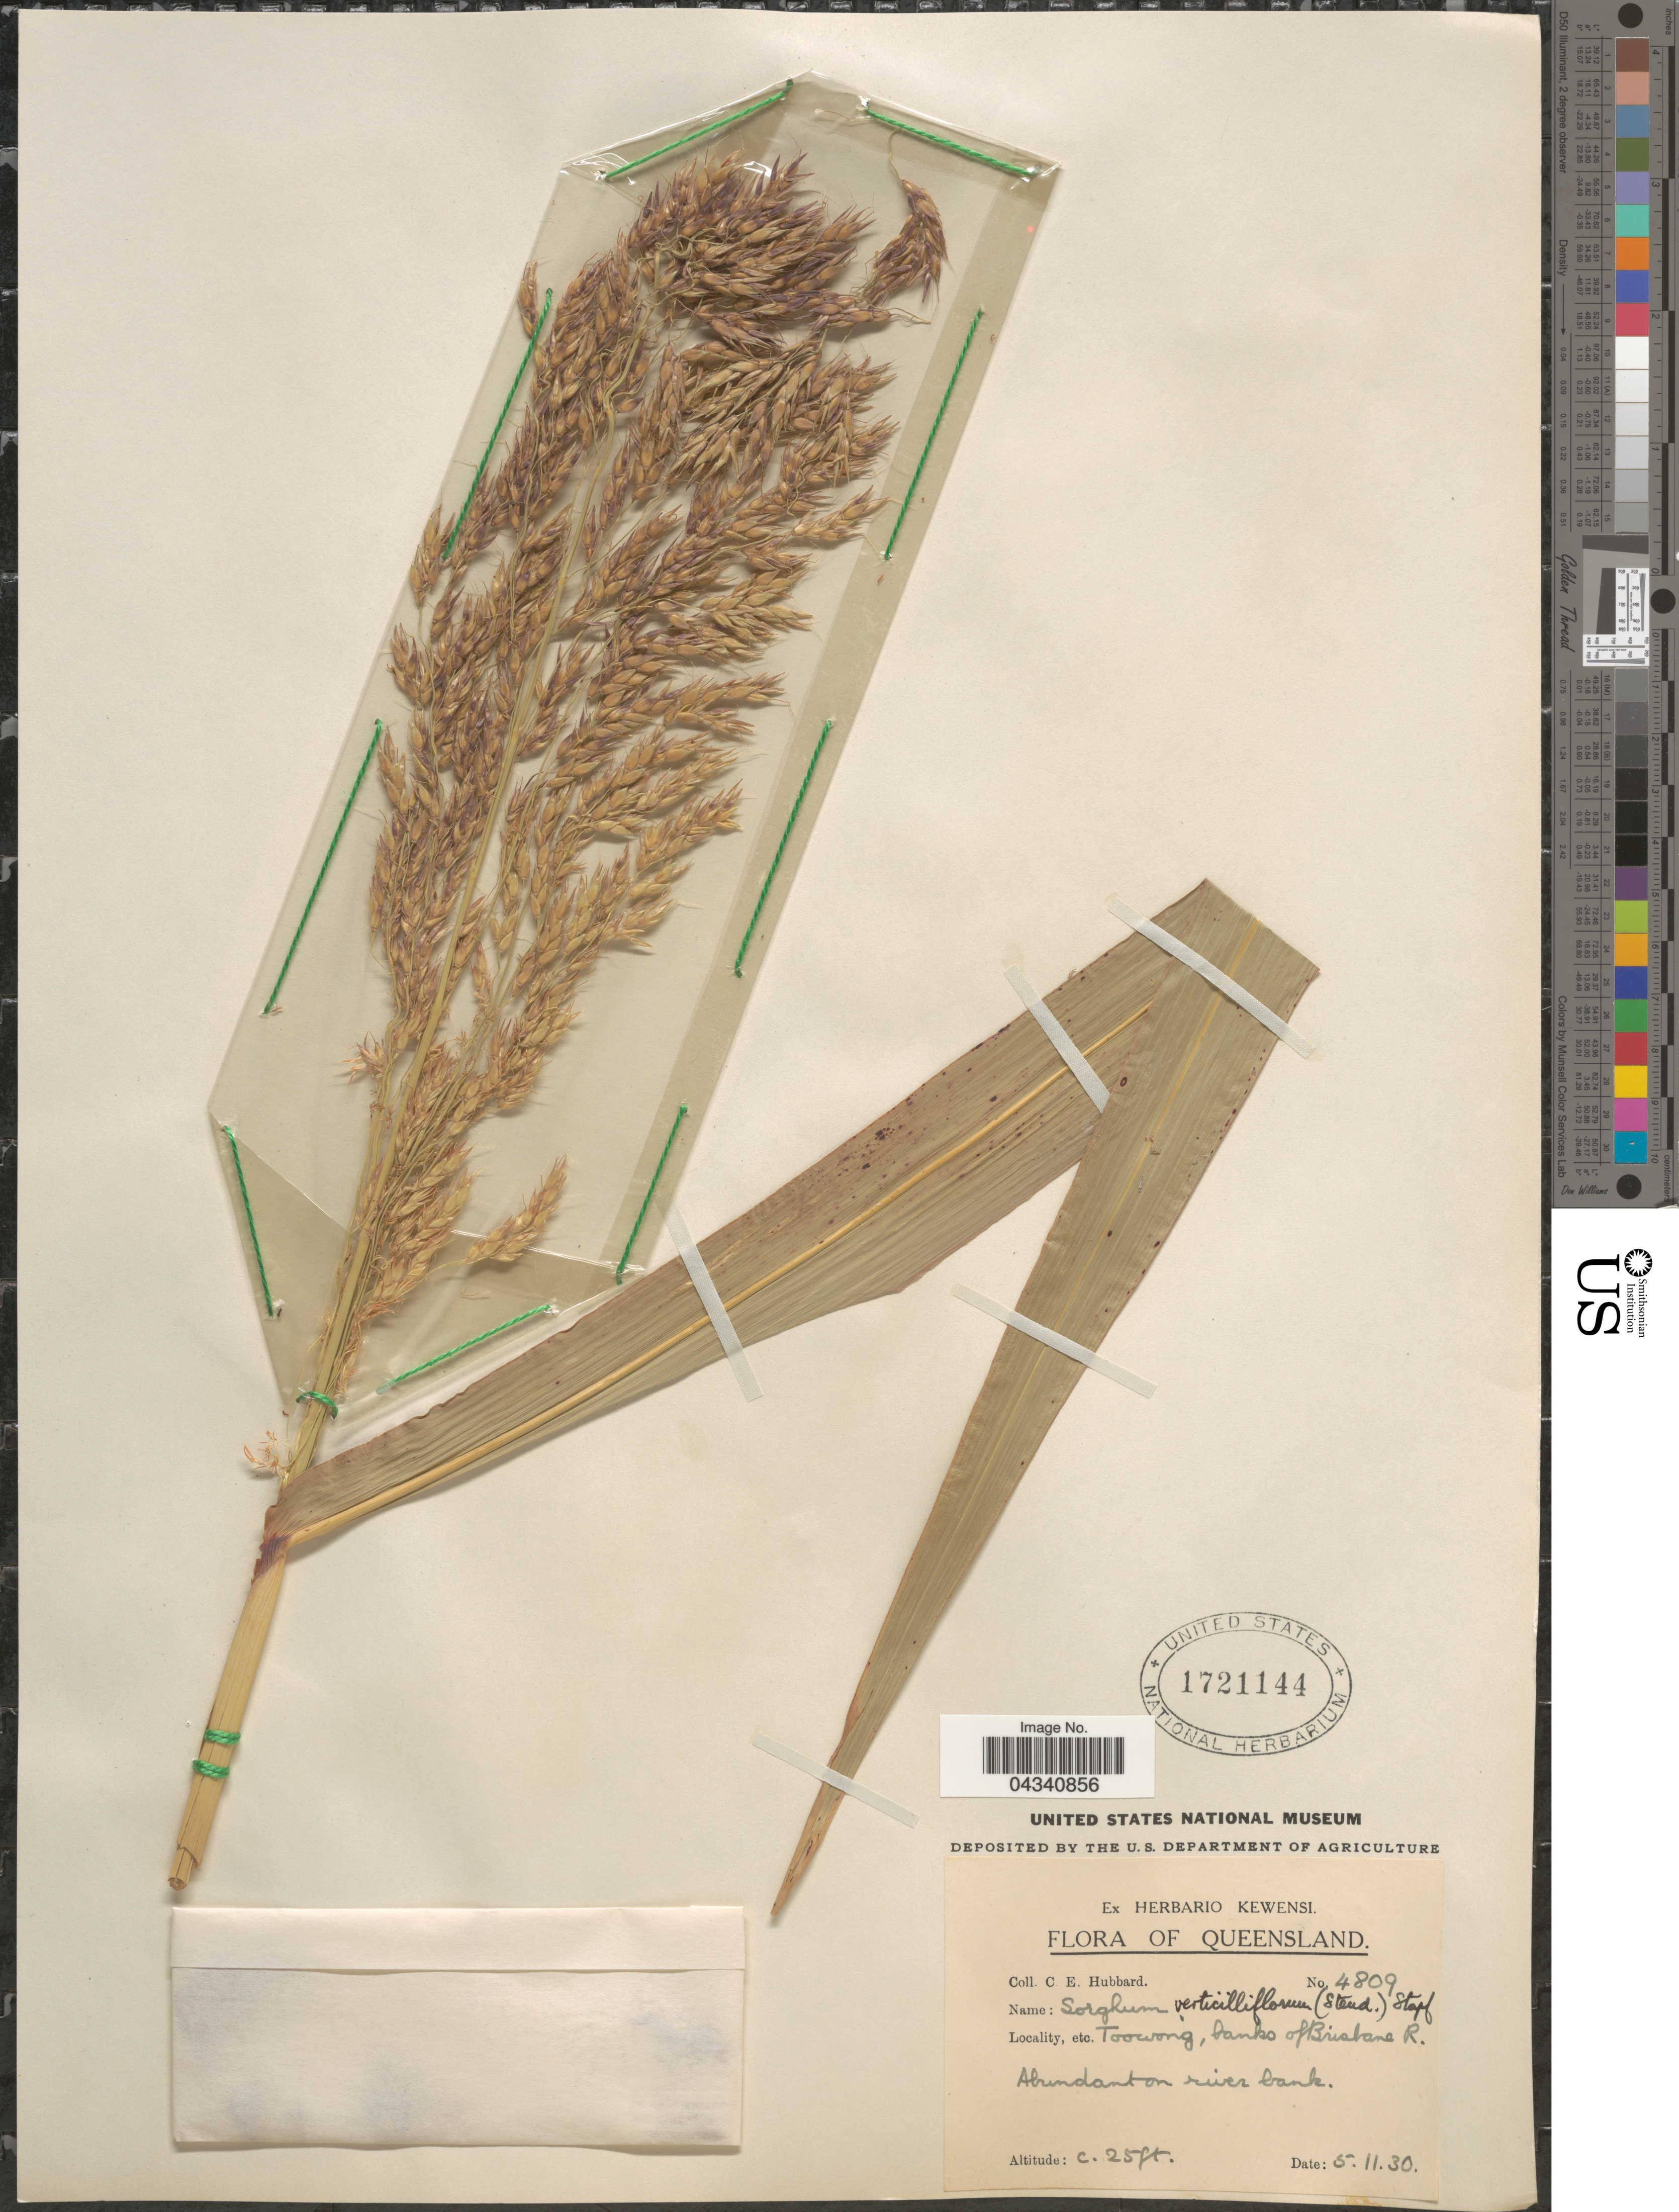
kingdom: Plantae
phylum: Tracheophyta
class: Liliopsida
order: Poales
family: Poaceae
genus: Sorghum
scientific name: Sorghum arundinaceum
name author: (Desv.) Stapf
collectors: C. E. Hubbard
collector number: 4809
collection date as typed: Transcribed d/m/y: 5/11/30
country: Australia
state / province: Queensland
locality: Toowong, banks of Brisbane R. Abundant on river bank.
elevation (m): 8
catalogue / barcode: US 1721144